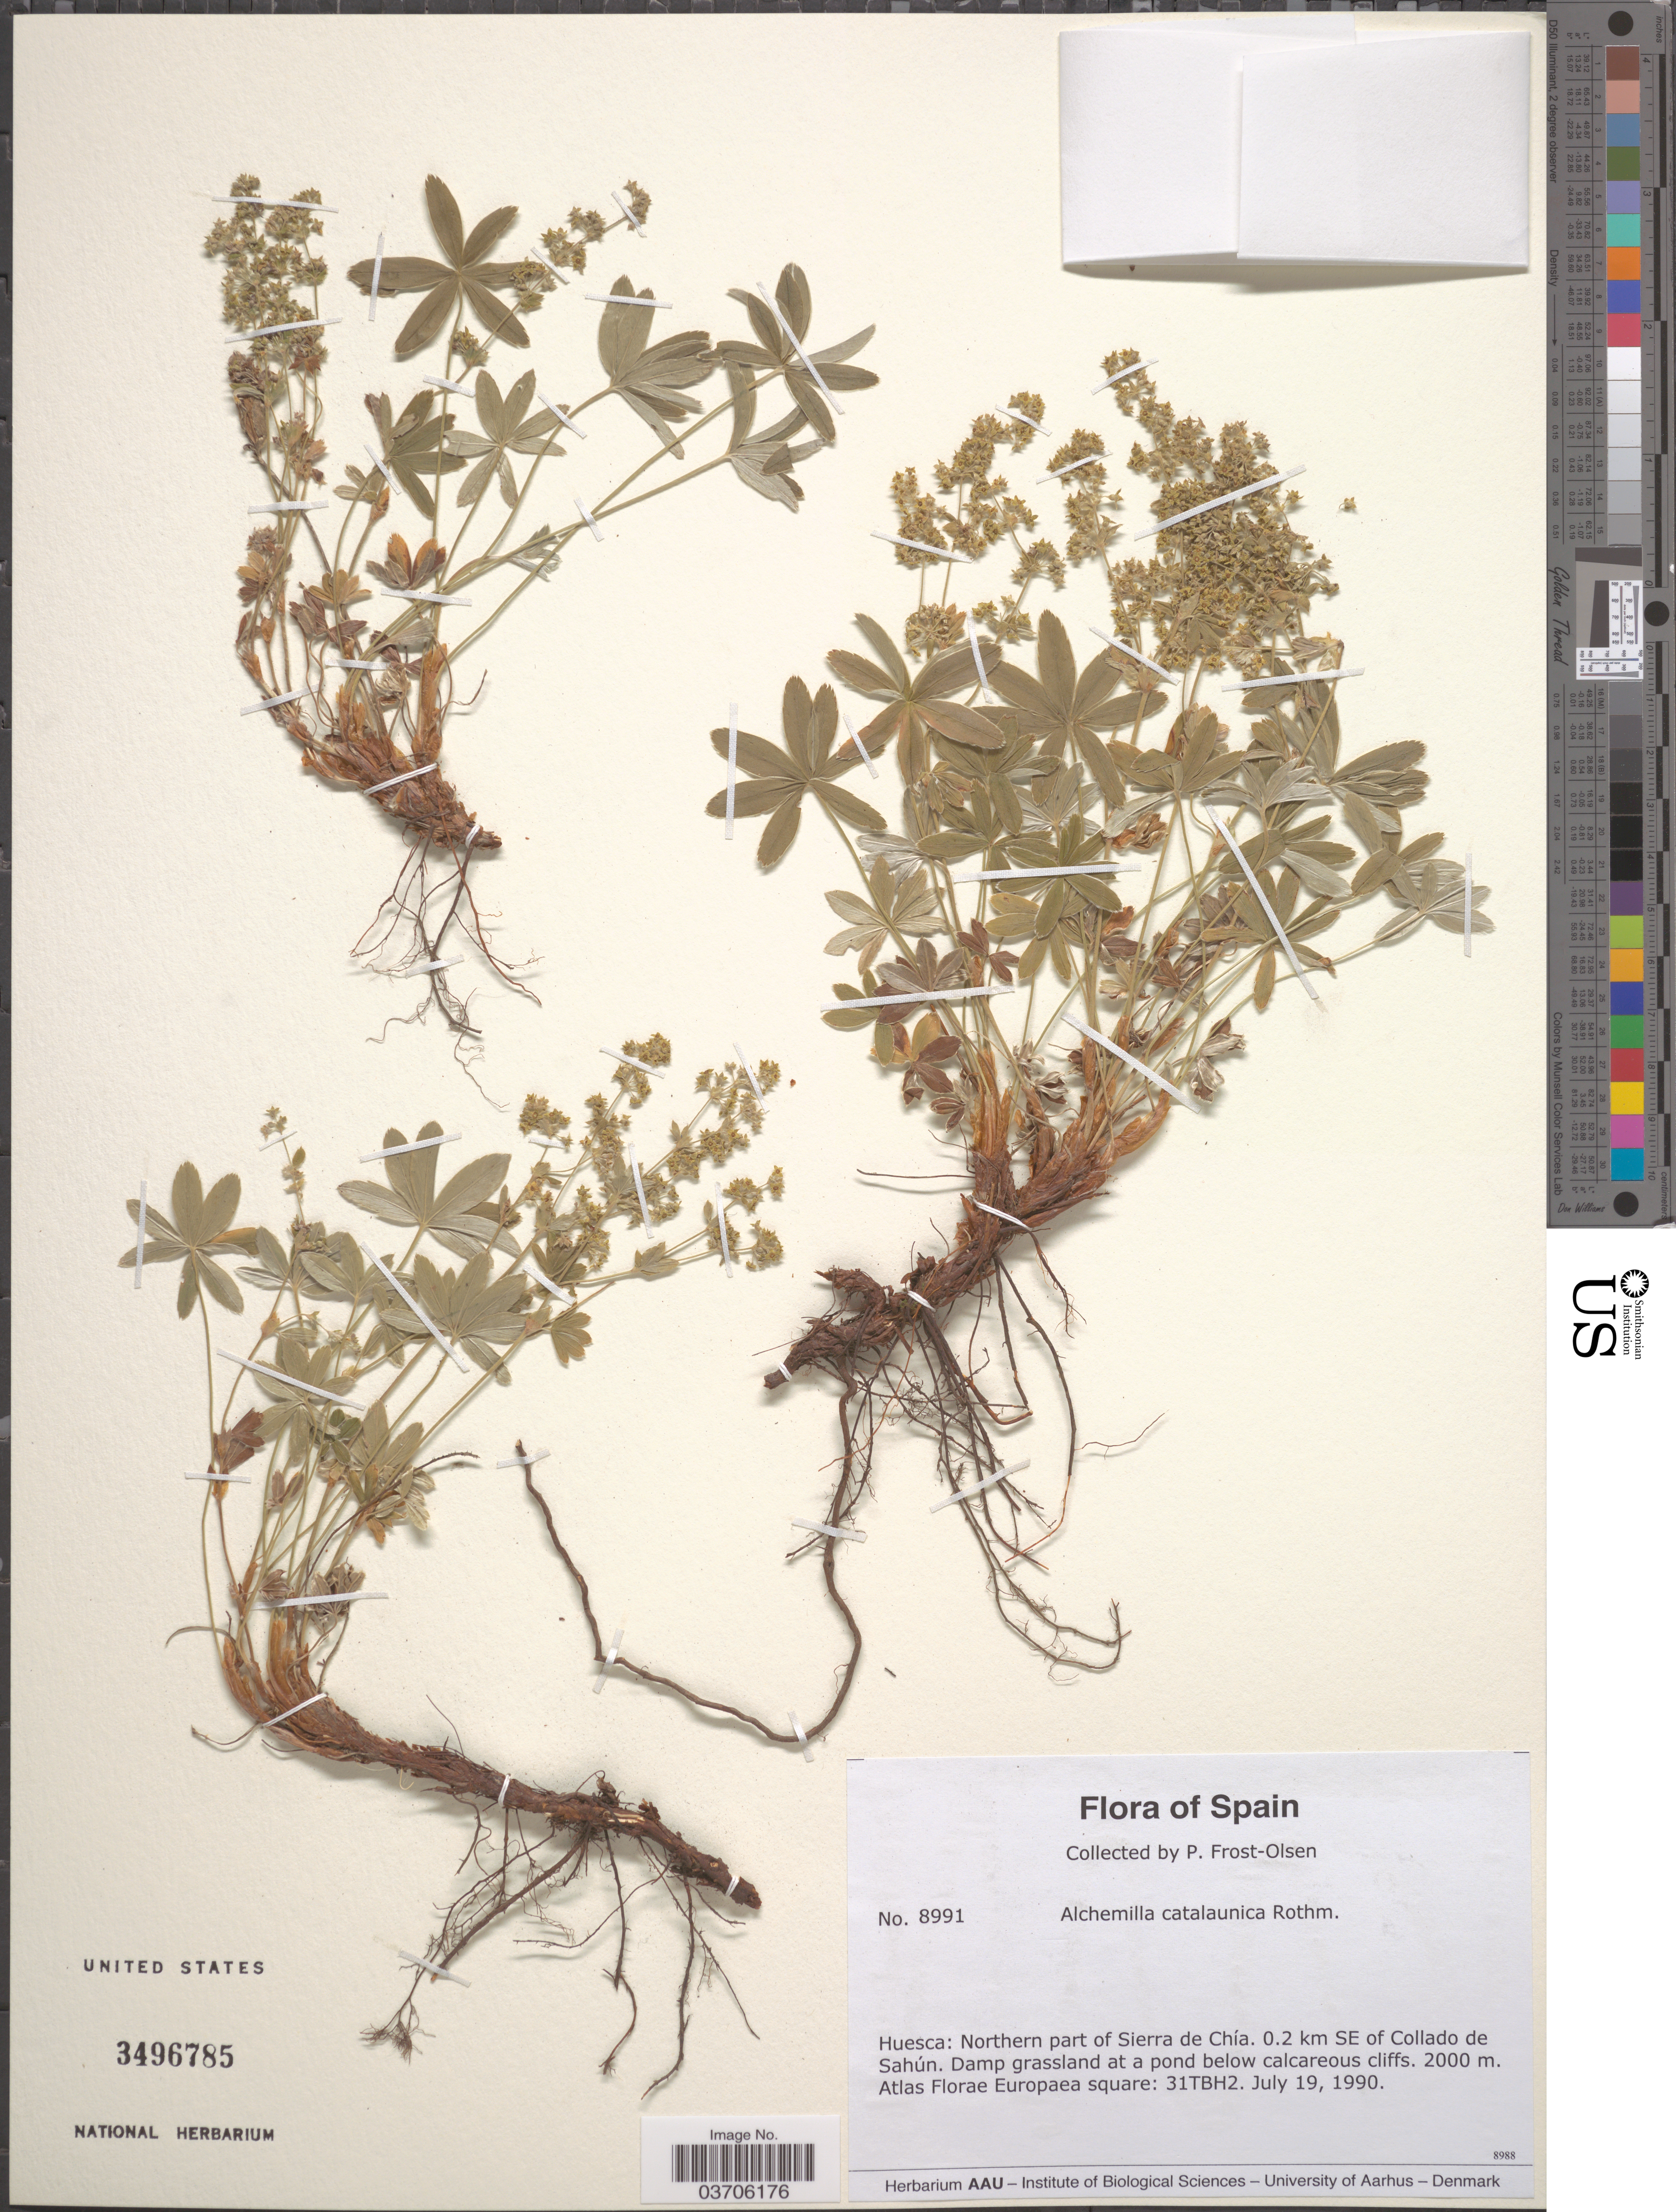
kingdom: Plantae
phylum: Tracheophyta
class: Magnoliopsida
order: Rosales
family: Rosaceae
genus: Alchemilla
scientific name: Alchemilla catalaunica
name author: Rothm.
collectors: P. Frost-Olsen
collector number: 8991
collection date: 1990-07-19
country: Spain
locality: Huesca: Northern part of Sierra de Chía. 0.2 km SE of Collado de Sahún. Europaea square: 32TBH2.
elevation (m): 2000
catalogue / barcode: US 3496785